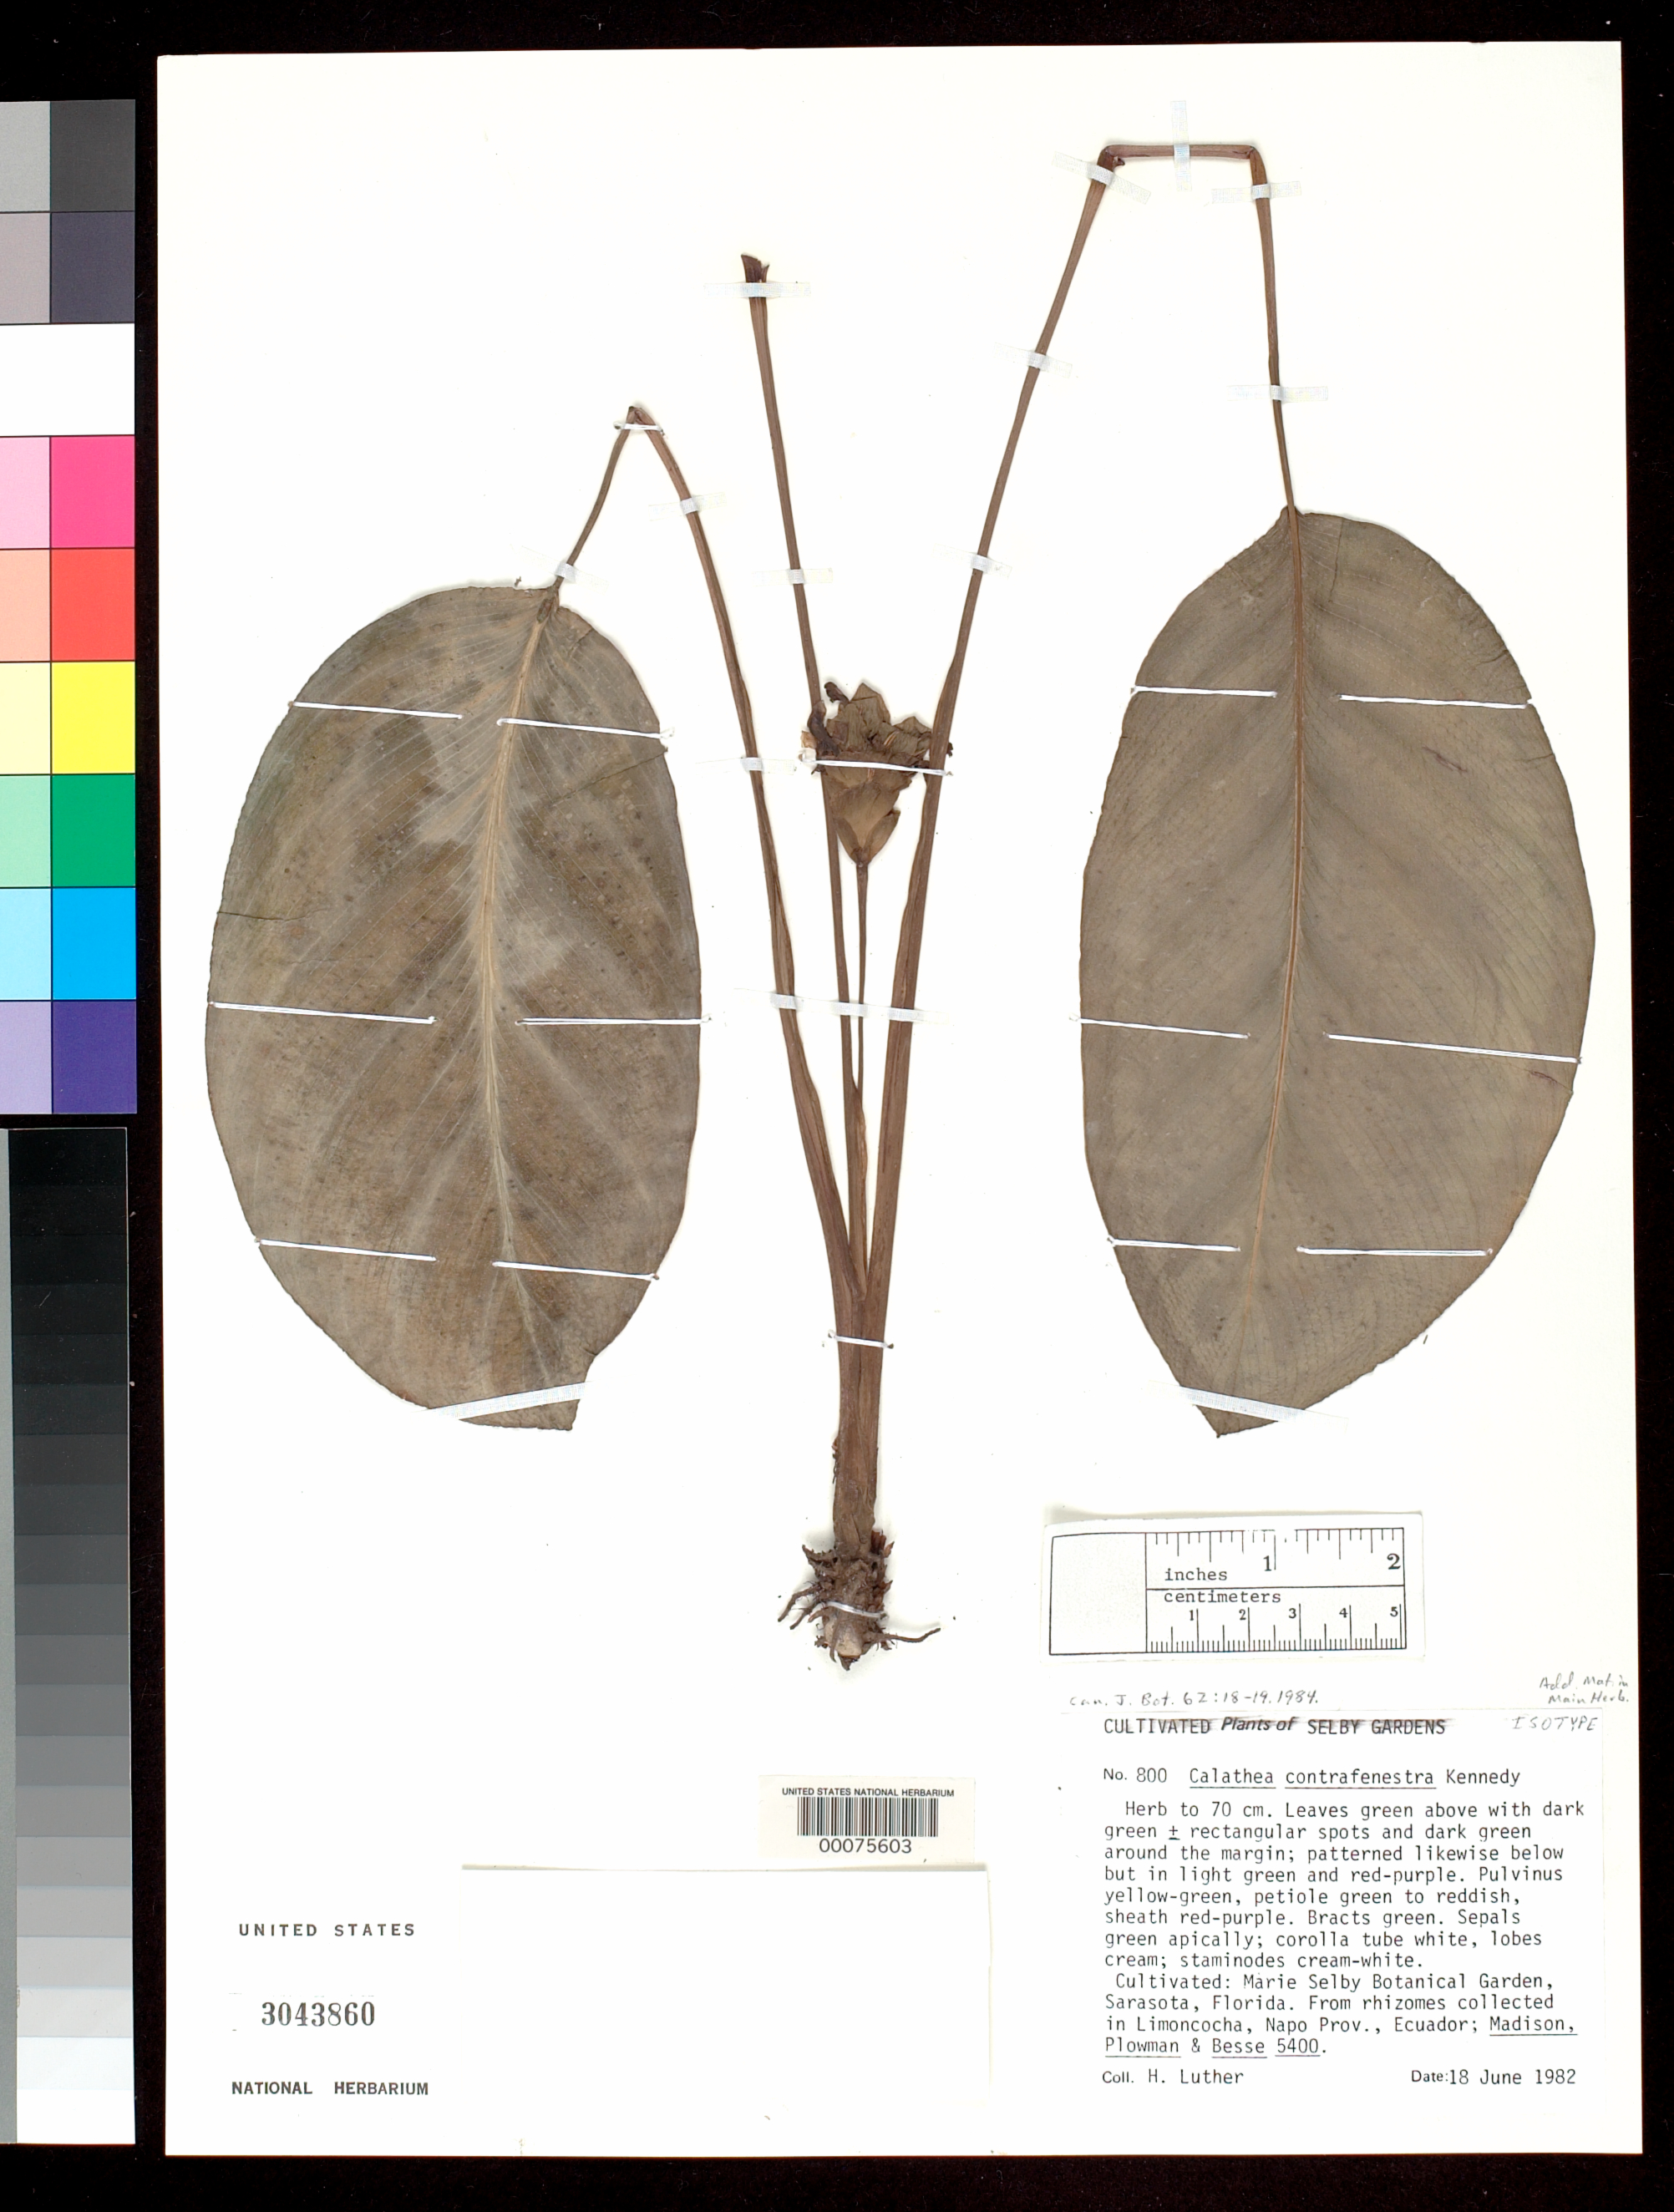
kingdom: Plantae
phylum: Tracheophyta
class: Liliopsida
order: Zingiberales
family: Marantaceae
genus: Calathea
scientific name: Calathea contrafenestra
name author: H. Kenn.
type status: Isotype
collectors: Harry E. Luther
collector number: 800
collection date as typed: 18 Jun 1982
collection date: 1982-06-18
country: Ecuador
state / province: Napo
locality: Limoncocha.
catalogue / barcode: US 3043860